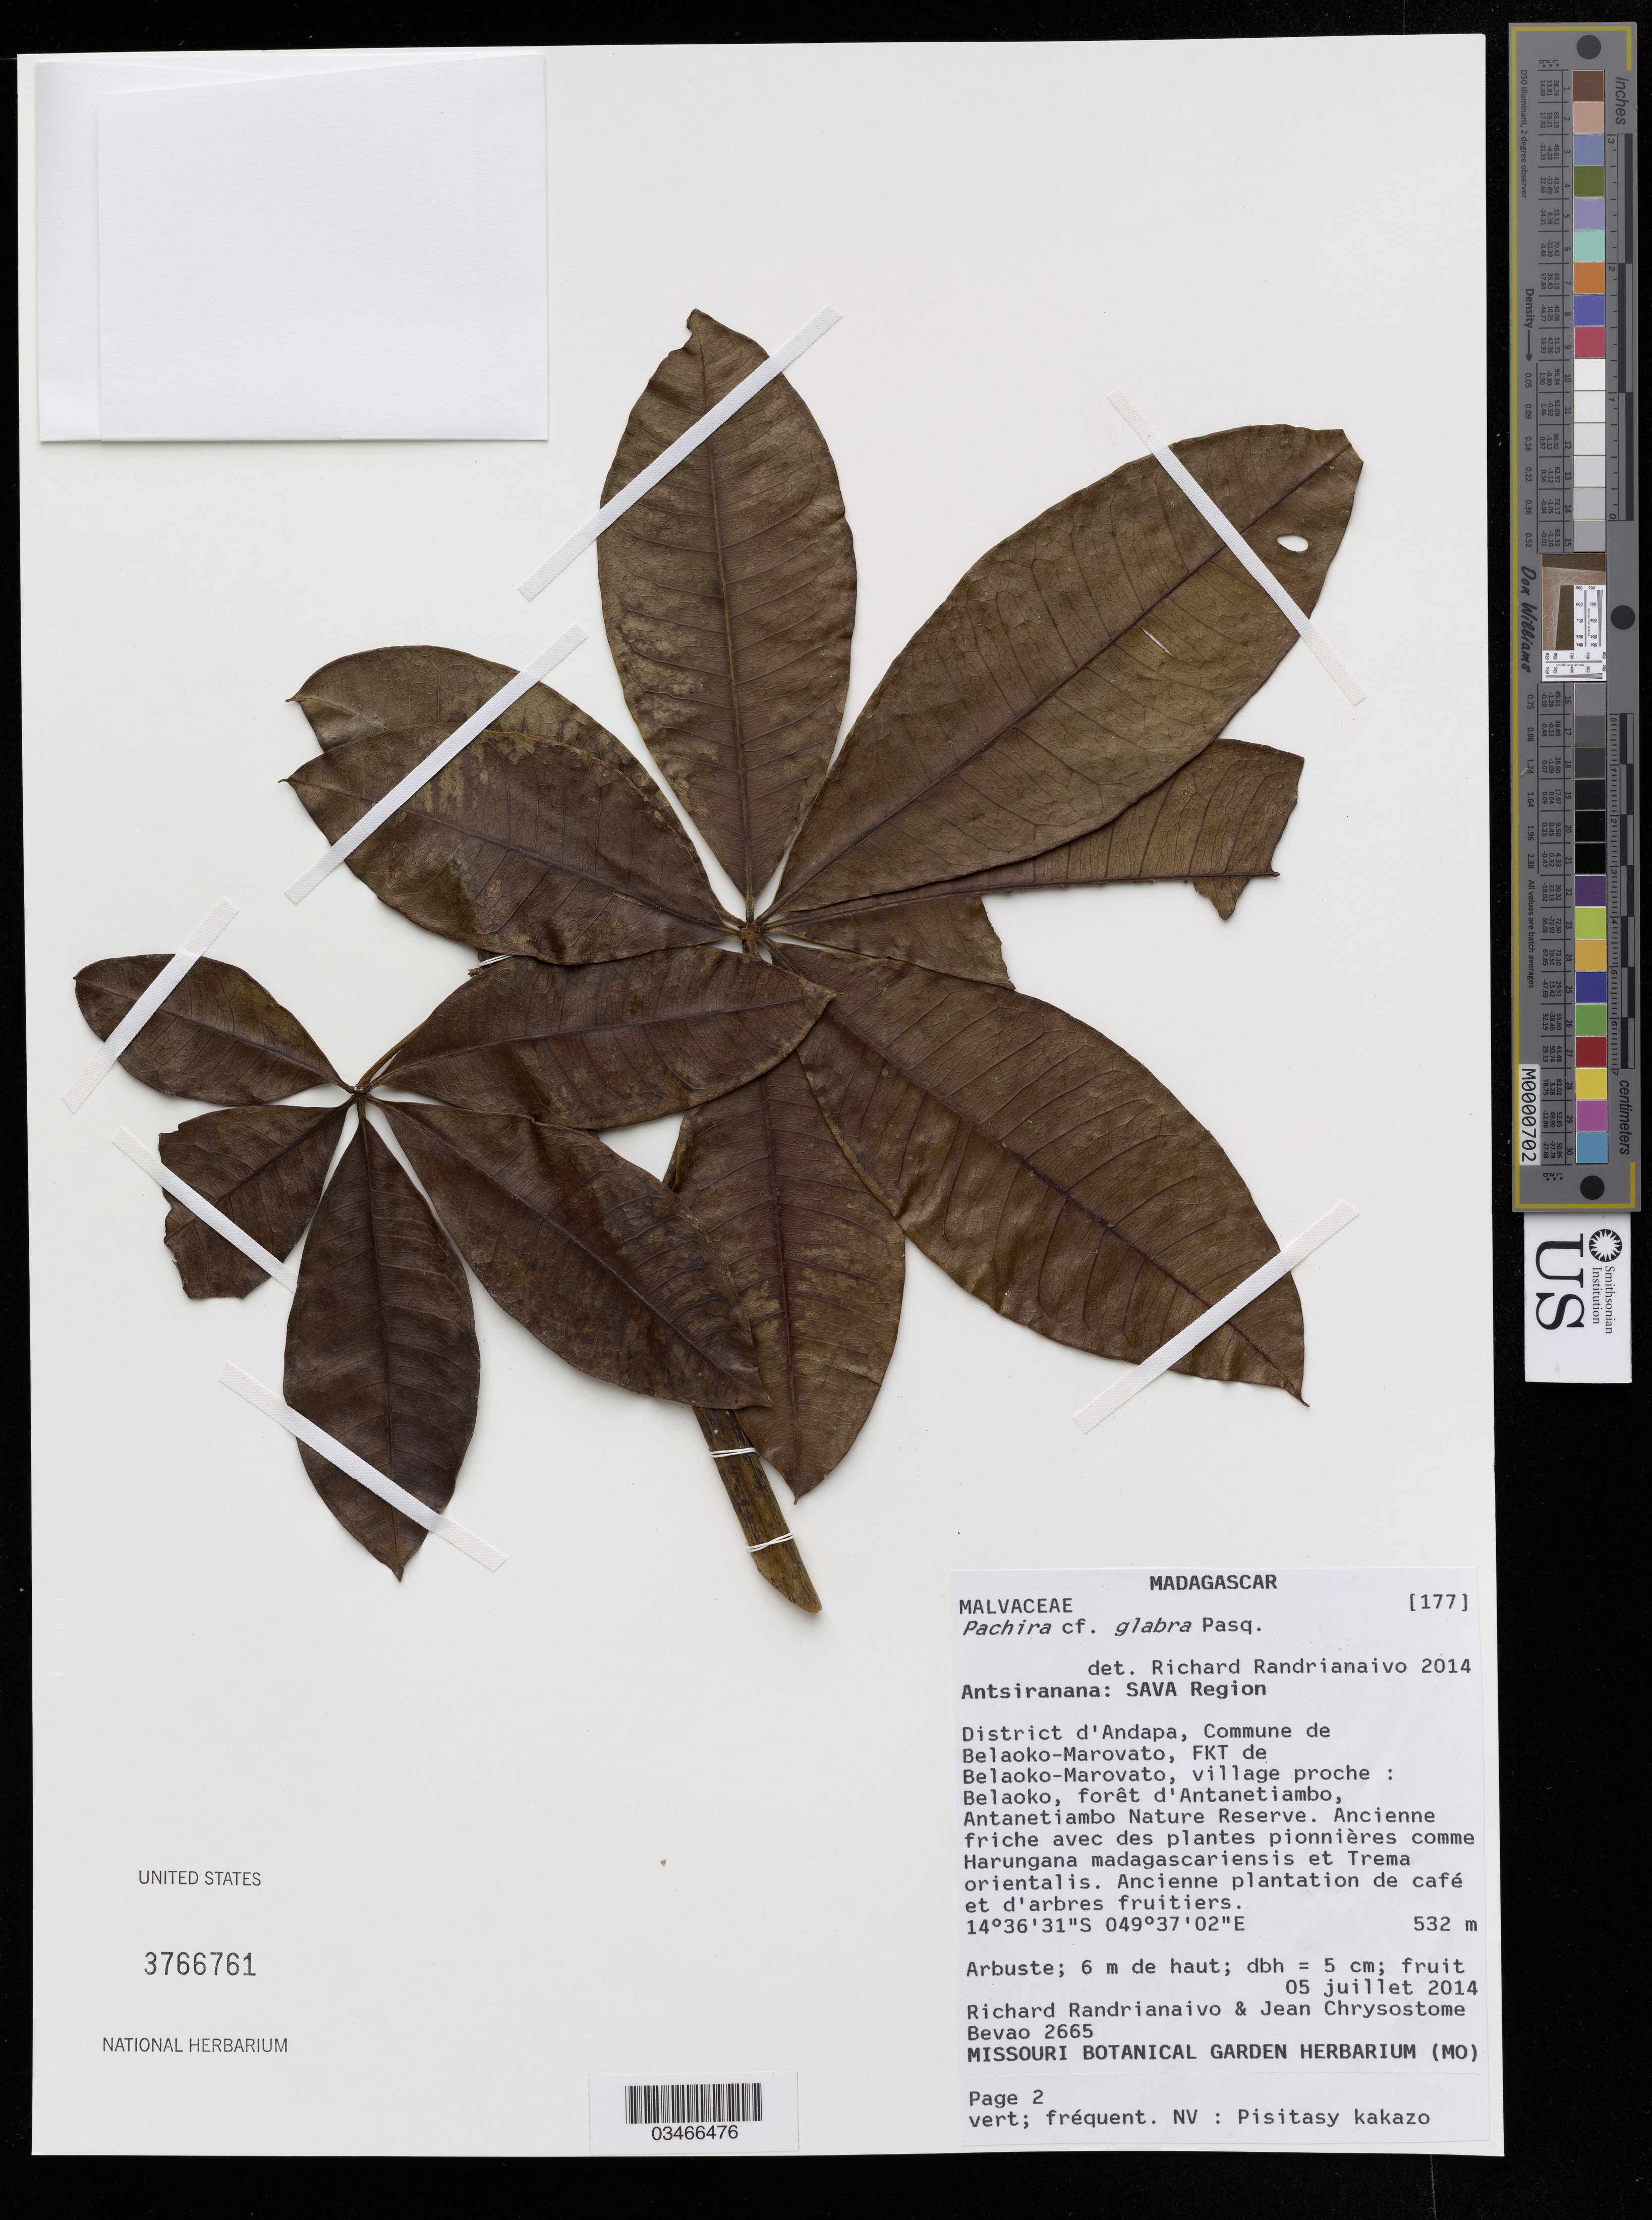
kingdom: Plantae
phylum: Tracheophyta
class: Magnoliopsida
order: Malvales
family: Malvaceae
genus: Pachira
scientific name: Pachira glabra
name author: Pasq.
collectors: R. Randrianaivo & J. Chrysostome Bevao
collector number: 2665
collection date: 2024-07-05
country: Madagascar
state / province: Antsiranana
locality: Sava Region. District d'Andapa, Commune de Belaoko-Marovato, FKT de Belaoko-Marovato, village proche : Belaoko, forêt d'Antanetiambo, Antanetiambo Nature Reserve. Ancienne friche avec des plantes pionnières comme Harungana madagascariensis et Trema orientalis. Ancienne plantation de café et d'arbres fruitiers.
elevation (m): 532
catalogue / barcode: US 3766761